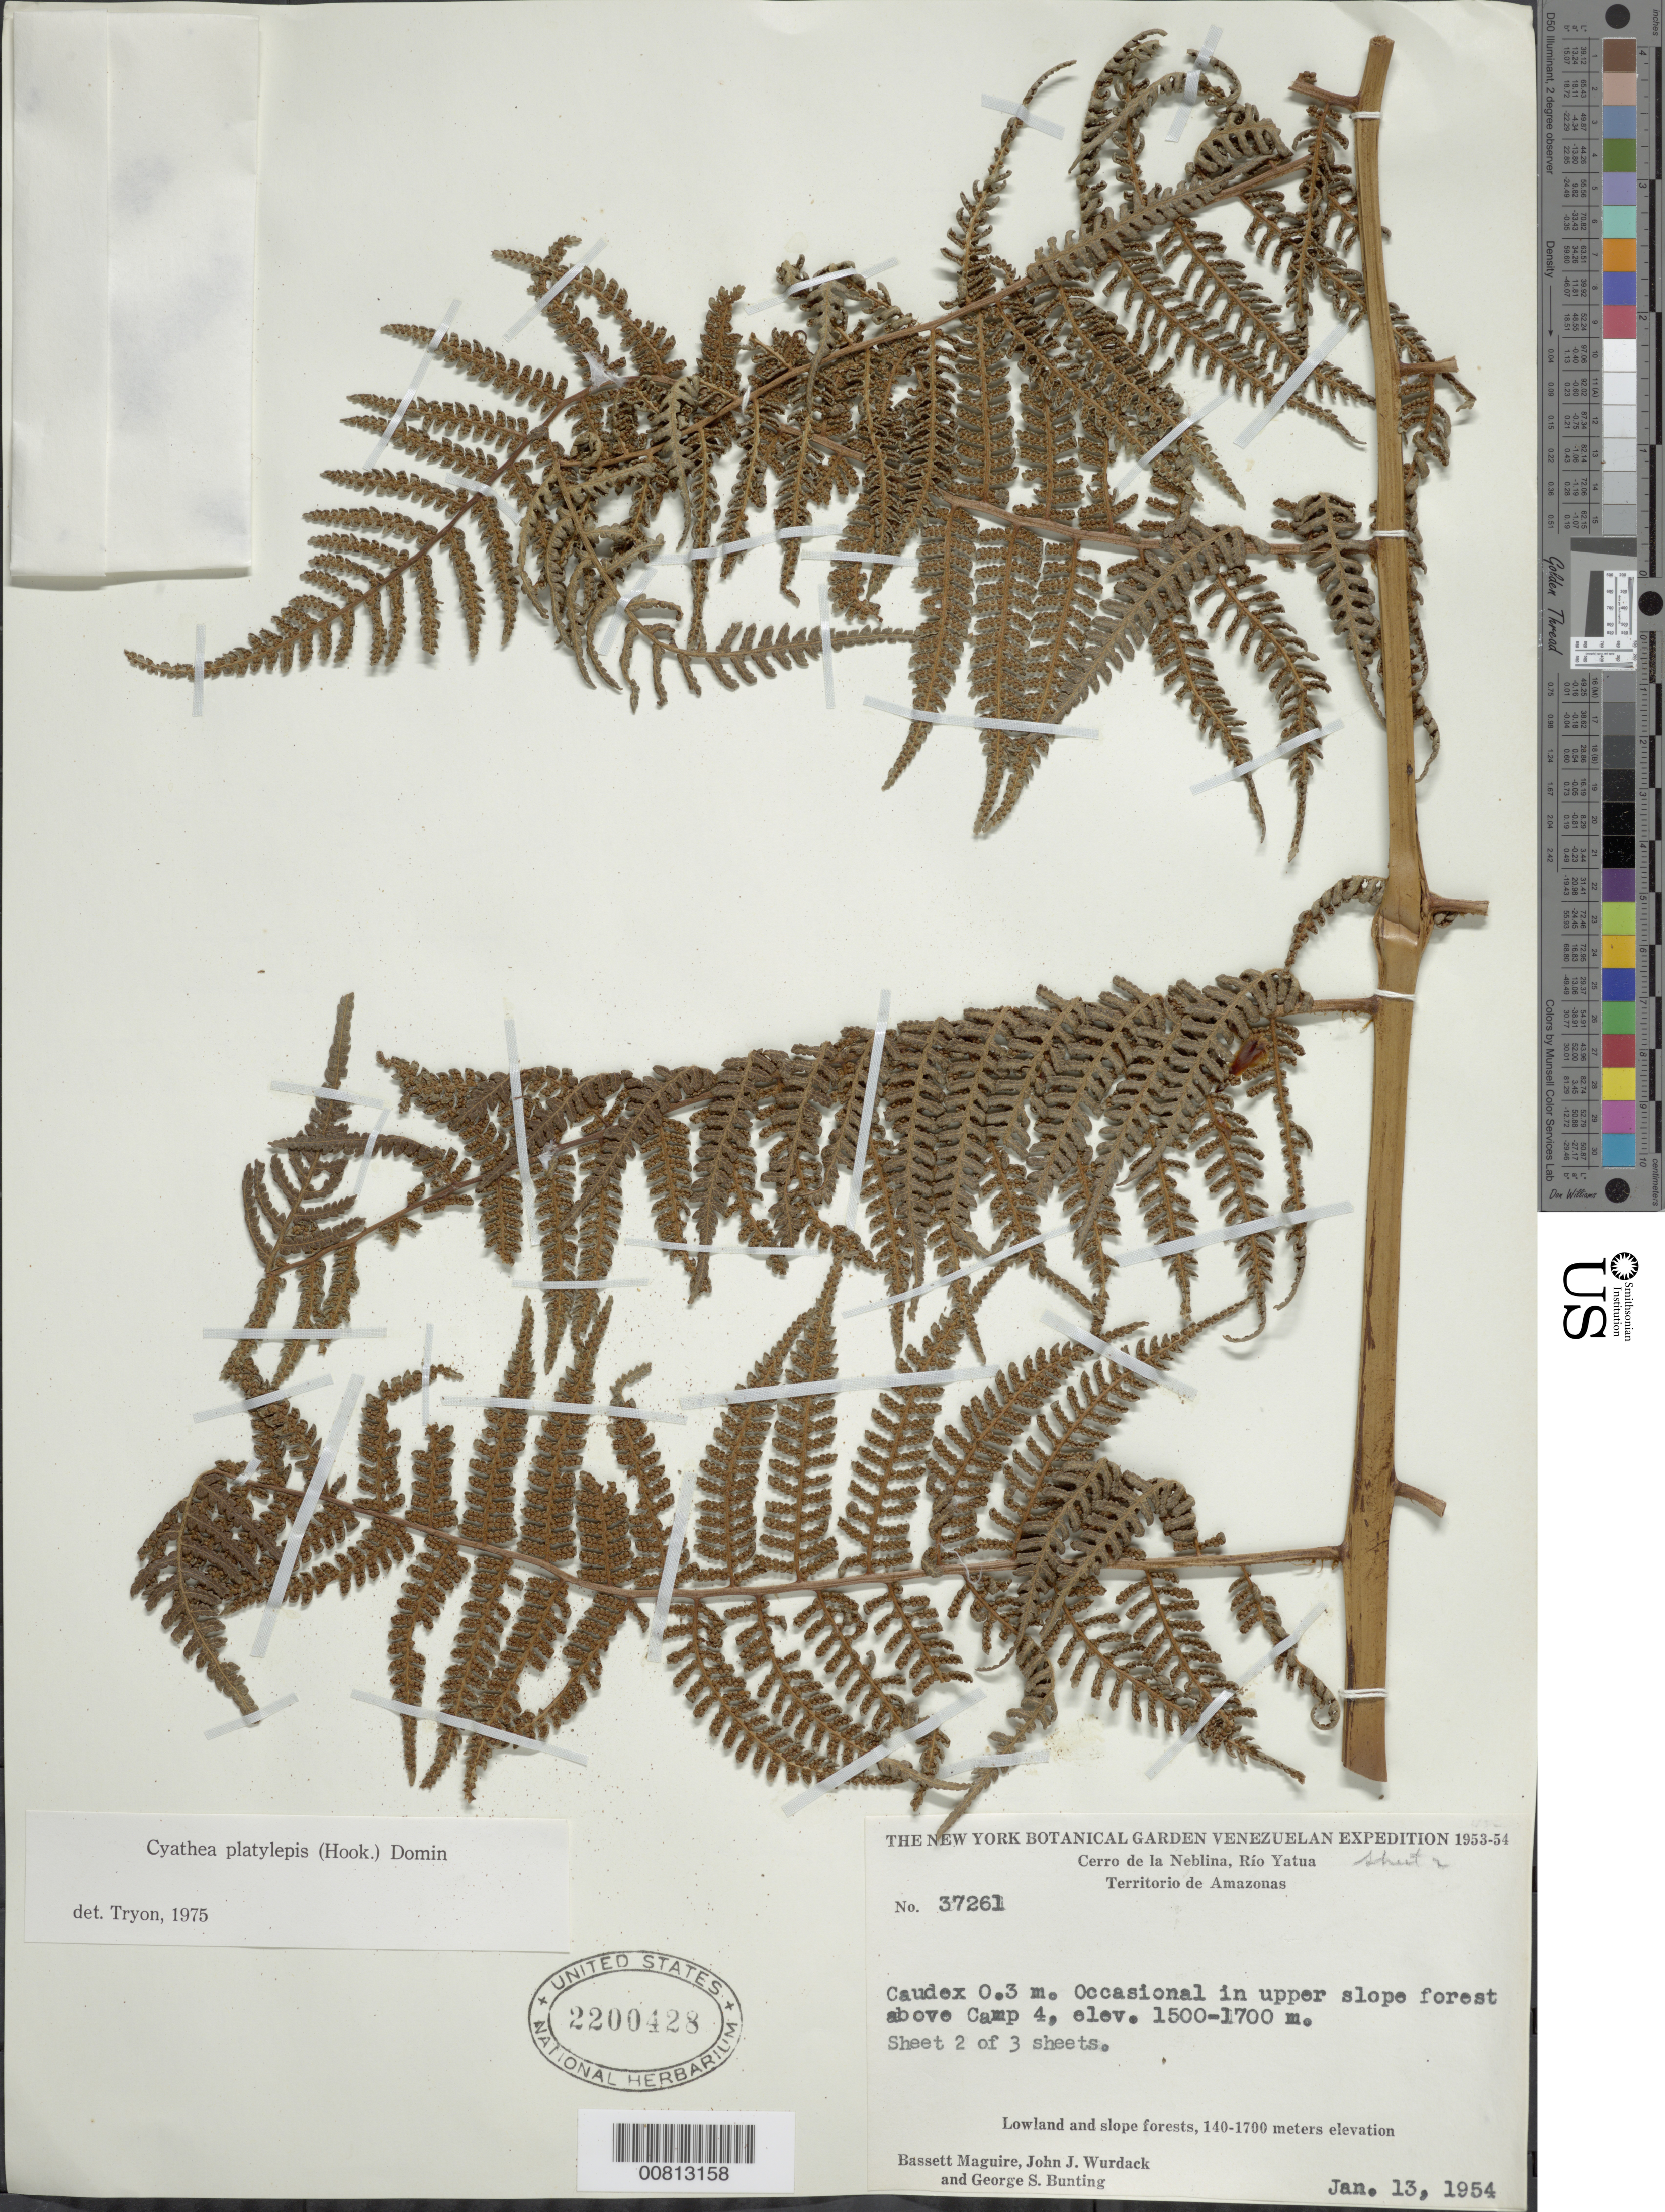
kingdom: Plantae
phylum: Tracheophyta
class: Polypodiopsida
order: Cyatheales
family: Cyatheaceae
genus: Cyathea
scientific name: Cyathea platylepis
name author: (Hook.) Domin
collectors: B. Maguire, J. J. Wurdack & G. S. Bunting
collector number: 37261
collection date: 1954-01-13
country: Venezuela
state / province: Amazonas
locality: Cerro de la Neblina, Rio Yatua, Territorio de Amazonas, Lowland and slope forest, Occasional in upper slope forest above Camp 4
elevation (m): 1500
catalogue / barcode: US 2200428